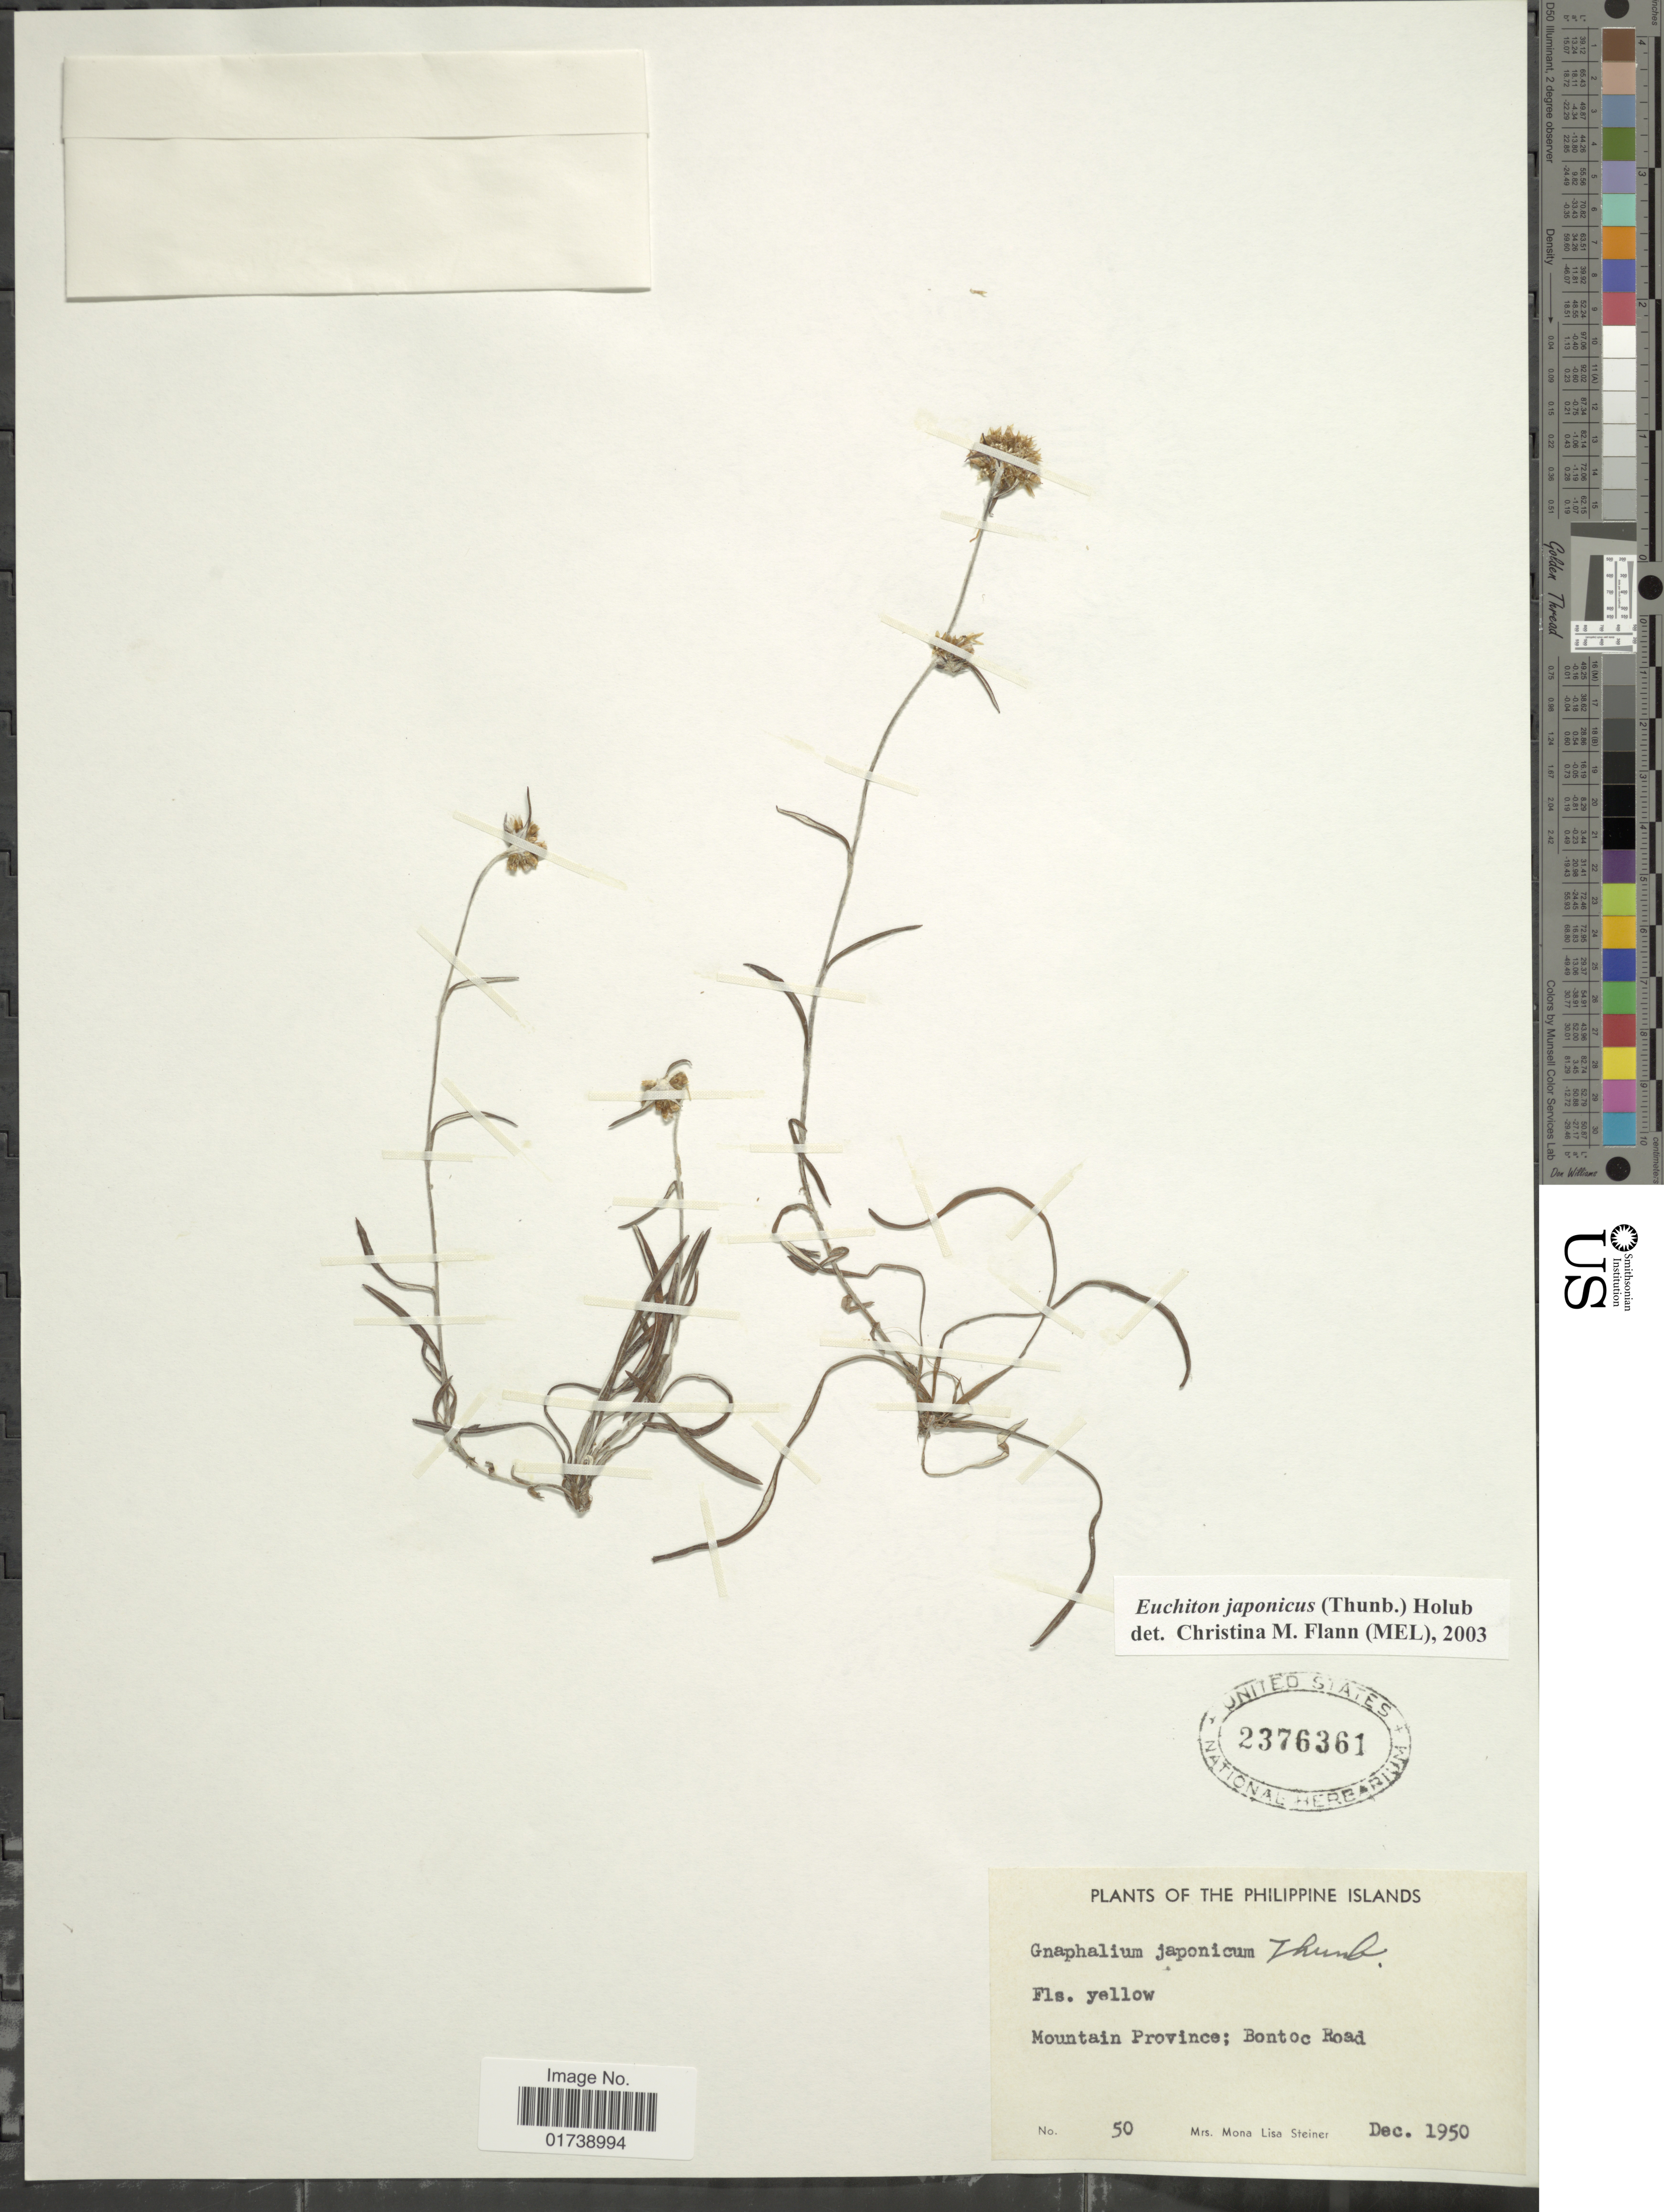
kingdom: Plantae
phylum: Tracheophyta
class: Magnoliopsida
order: Asterales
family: Asteraceae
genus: Euchiton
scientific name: Euchiton japonicus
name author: (Thunb.) Anderb.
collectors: M. Steiner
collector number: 50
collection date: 1950-12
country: Philippines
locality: Philippine Islands, Mountain Province; Bontoc Road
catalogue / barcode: US 2376361